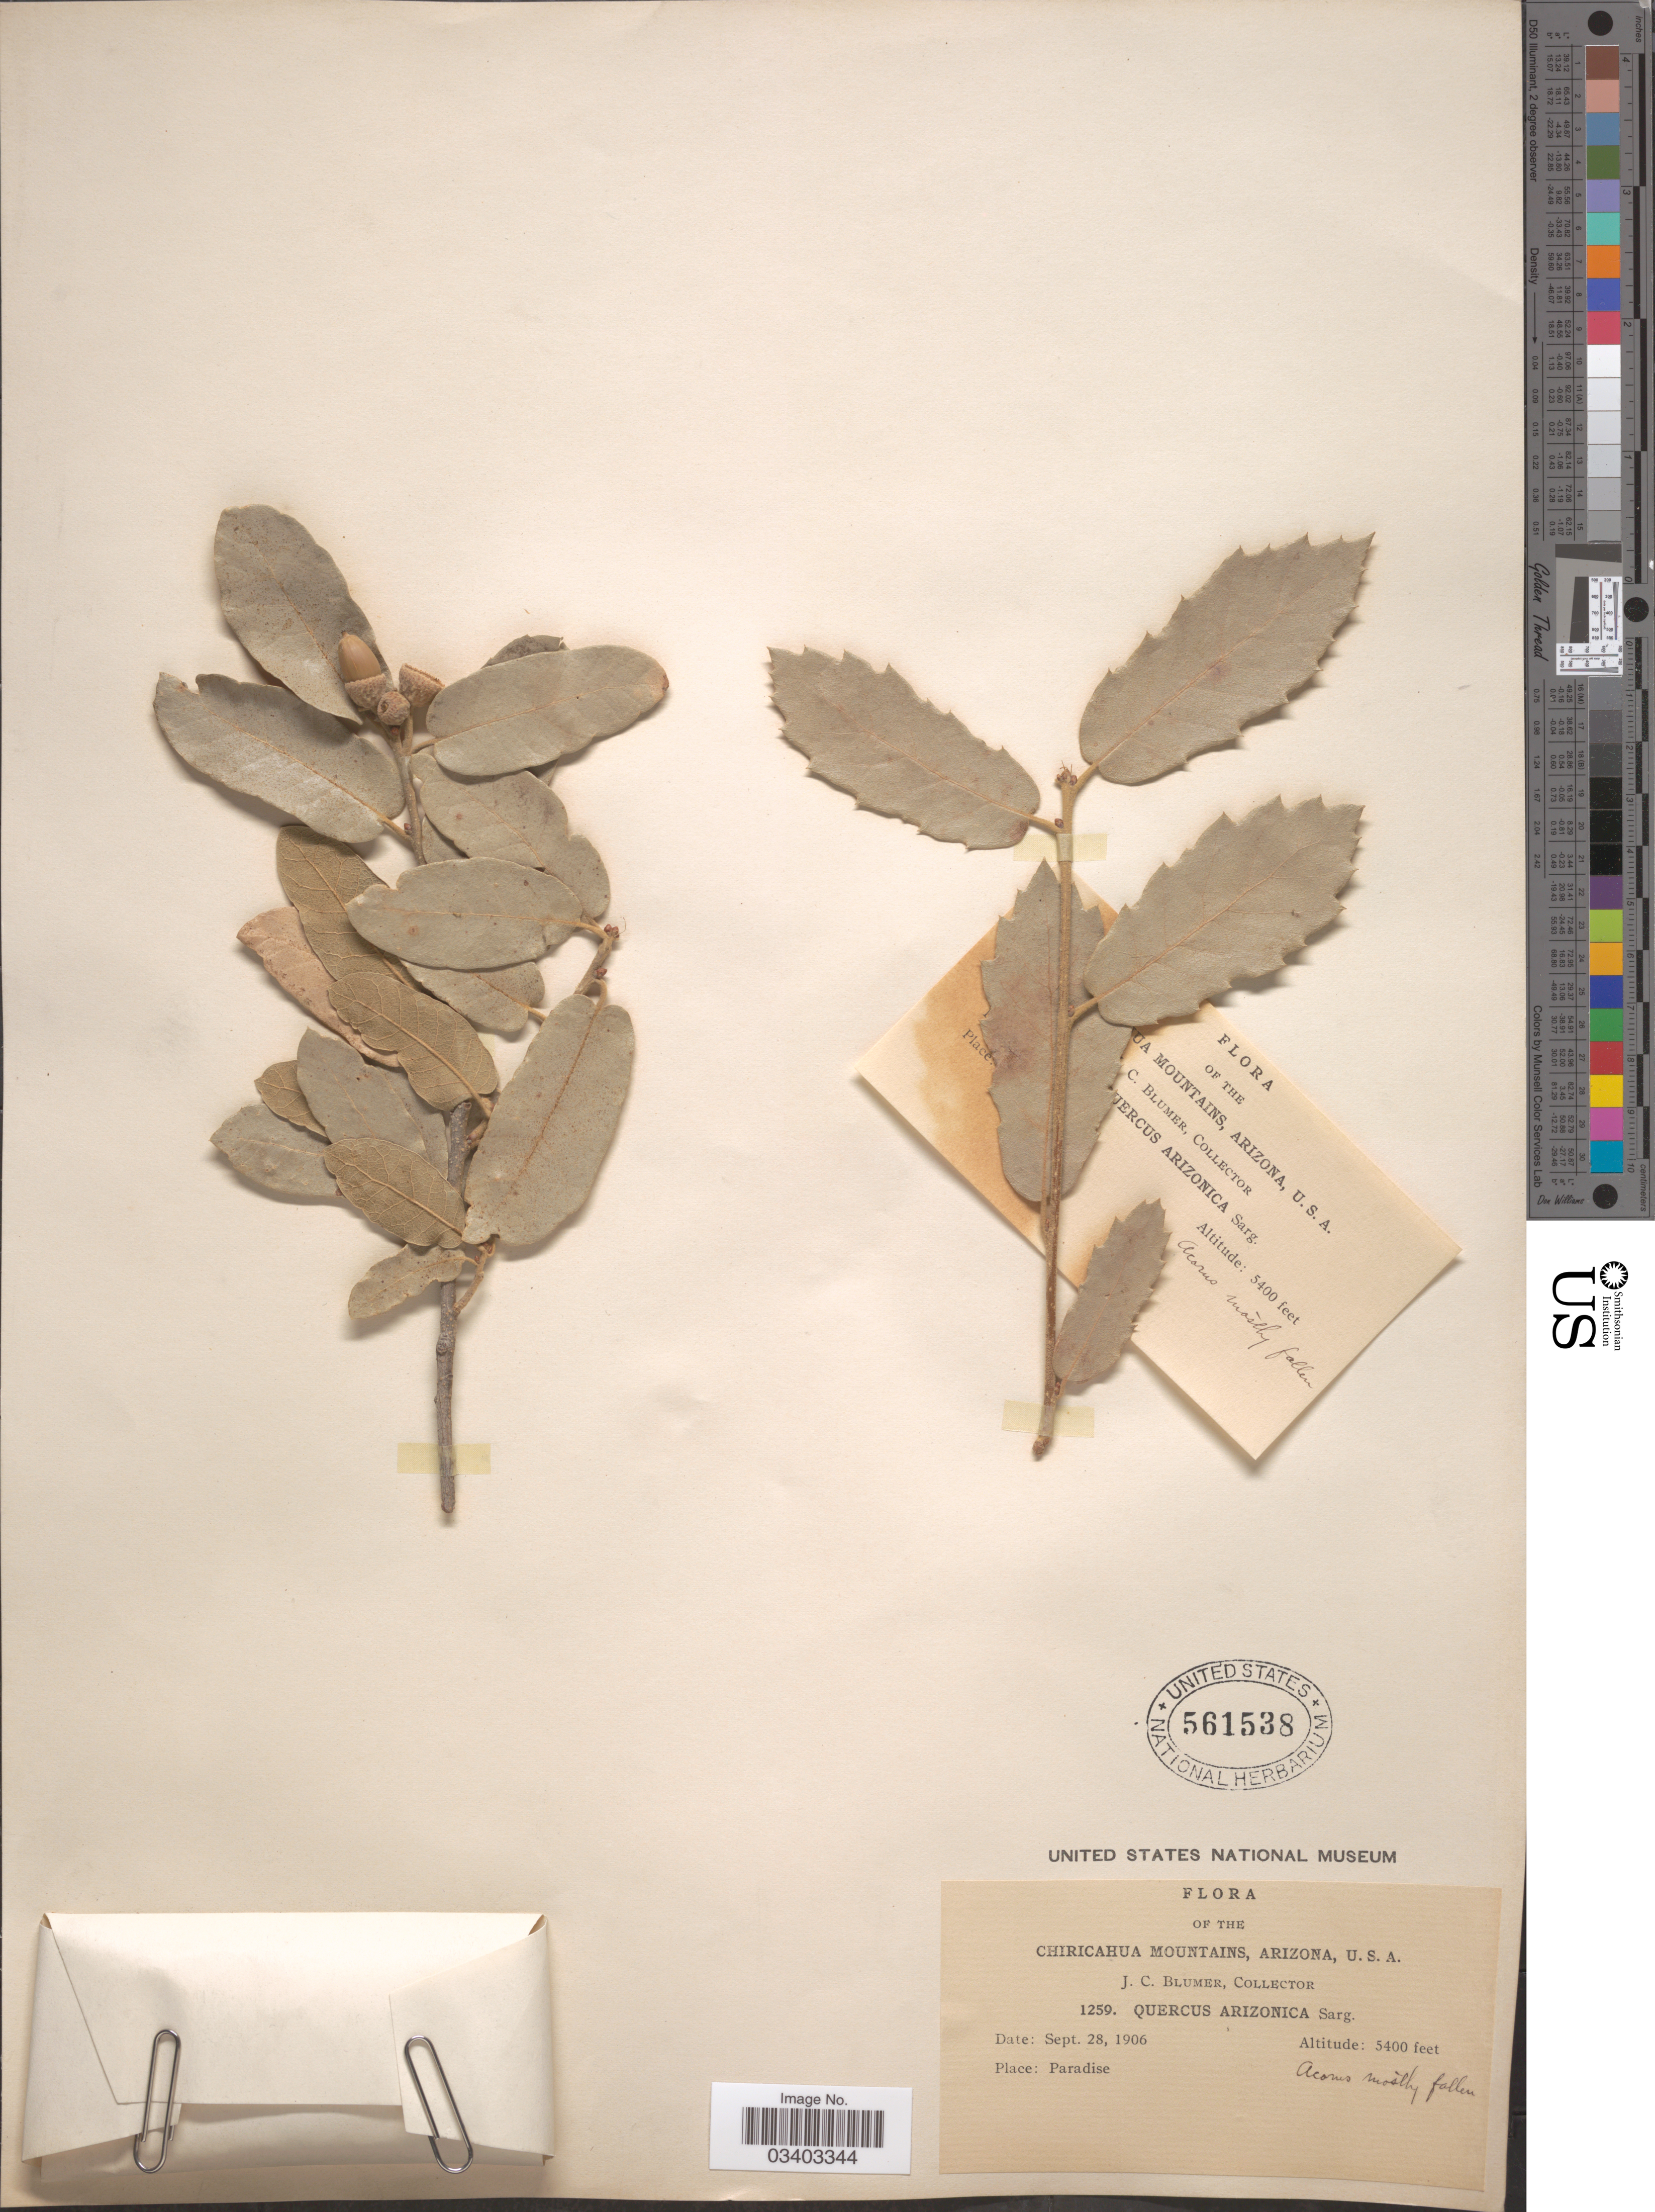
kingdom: Plantae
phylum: Tracheophyta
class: Magnoliopsida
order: Fagales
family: Fagaceae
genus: Quercus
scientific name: Quercus arizonica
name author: Sarg.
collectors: J. C. Blumer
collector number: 1259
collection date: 1906-09-28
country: United States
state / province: Arizona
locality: Chiricahua Mountains. Paradise.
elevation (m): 1646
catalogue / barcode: US 561538